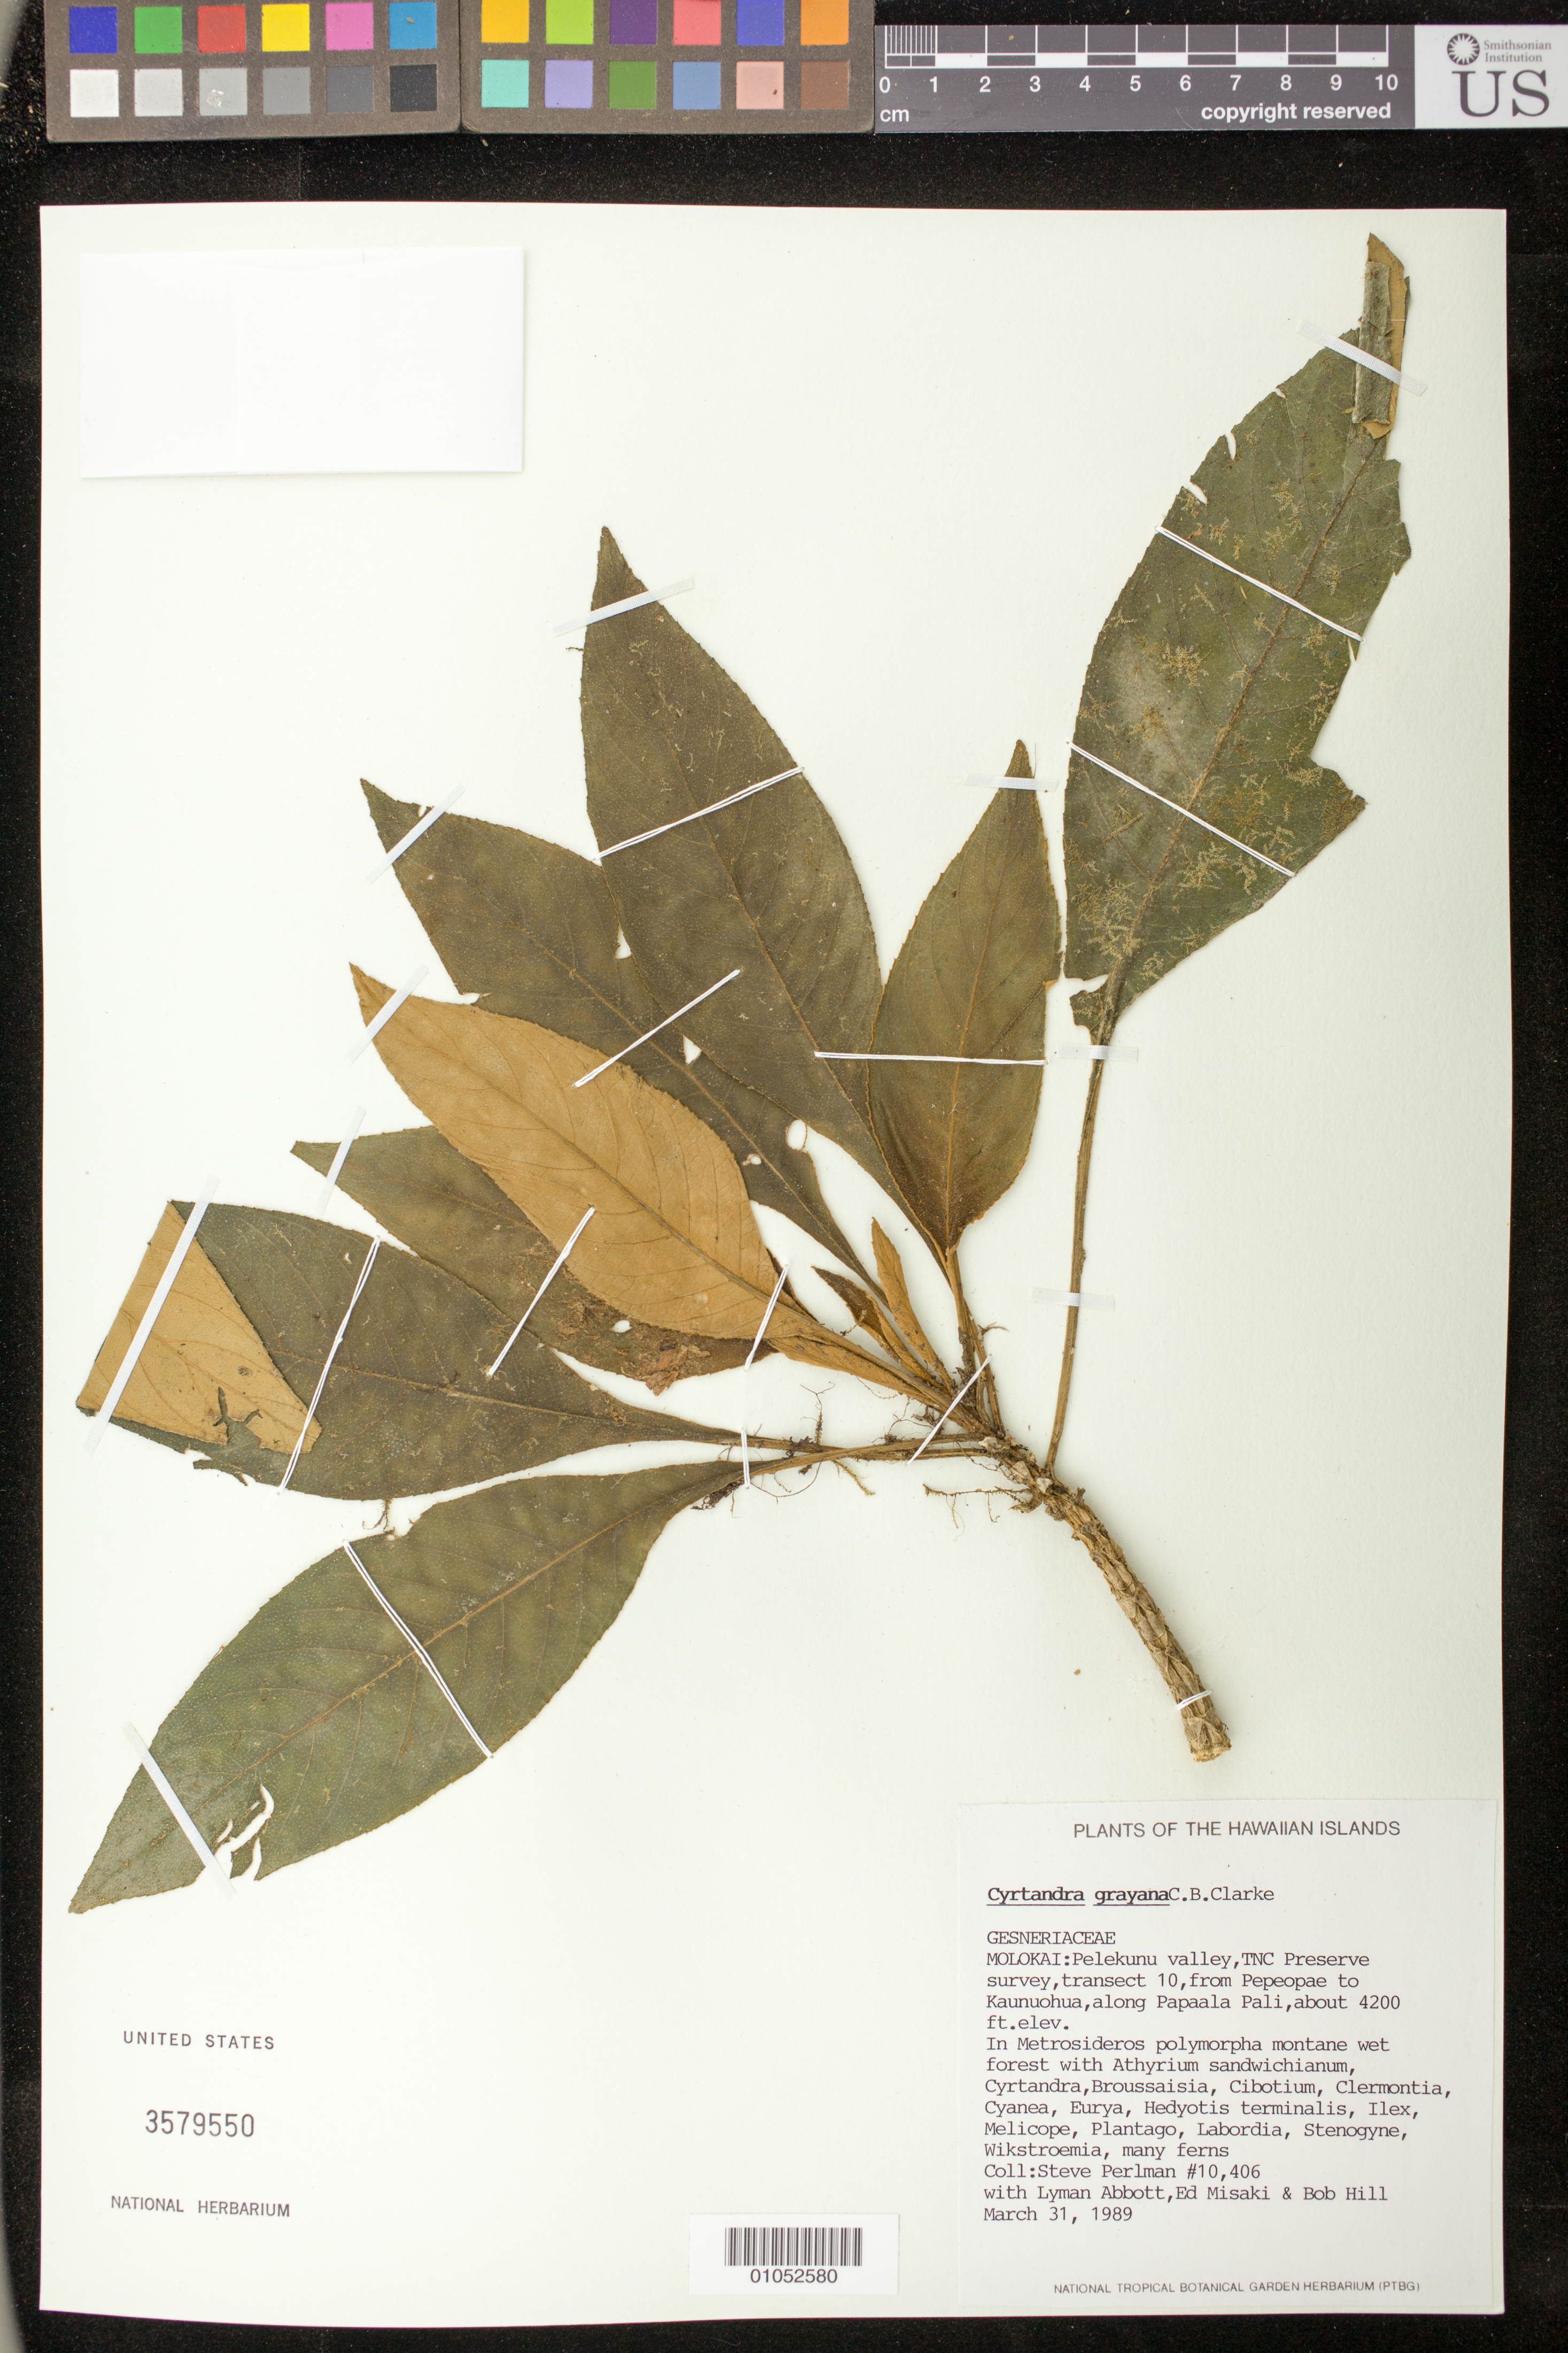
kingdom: Plantae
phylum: Tracheophyta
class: Magnoliopsida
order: Lamiales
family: Gesneriaceae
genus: Cyrtandra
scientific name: Cyrtandra grayana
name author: Hillebr.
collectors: S. P. Perlman, L. Abbott, E. Misaki & B. Hill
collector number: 10406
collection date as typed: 31 Mar 1989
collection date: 1989-03-31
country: United States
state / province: Hawaii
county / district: Maui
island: Moloka'i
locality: Pelekuni valley, TNC Preserve survey, transect 10, from Pepeopae to Kaunuohua, along Papaala Pali.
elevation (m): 1280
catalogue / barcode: US 3579550